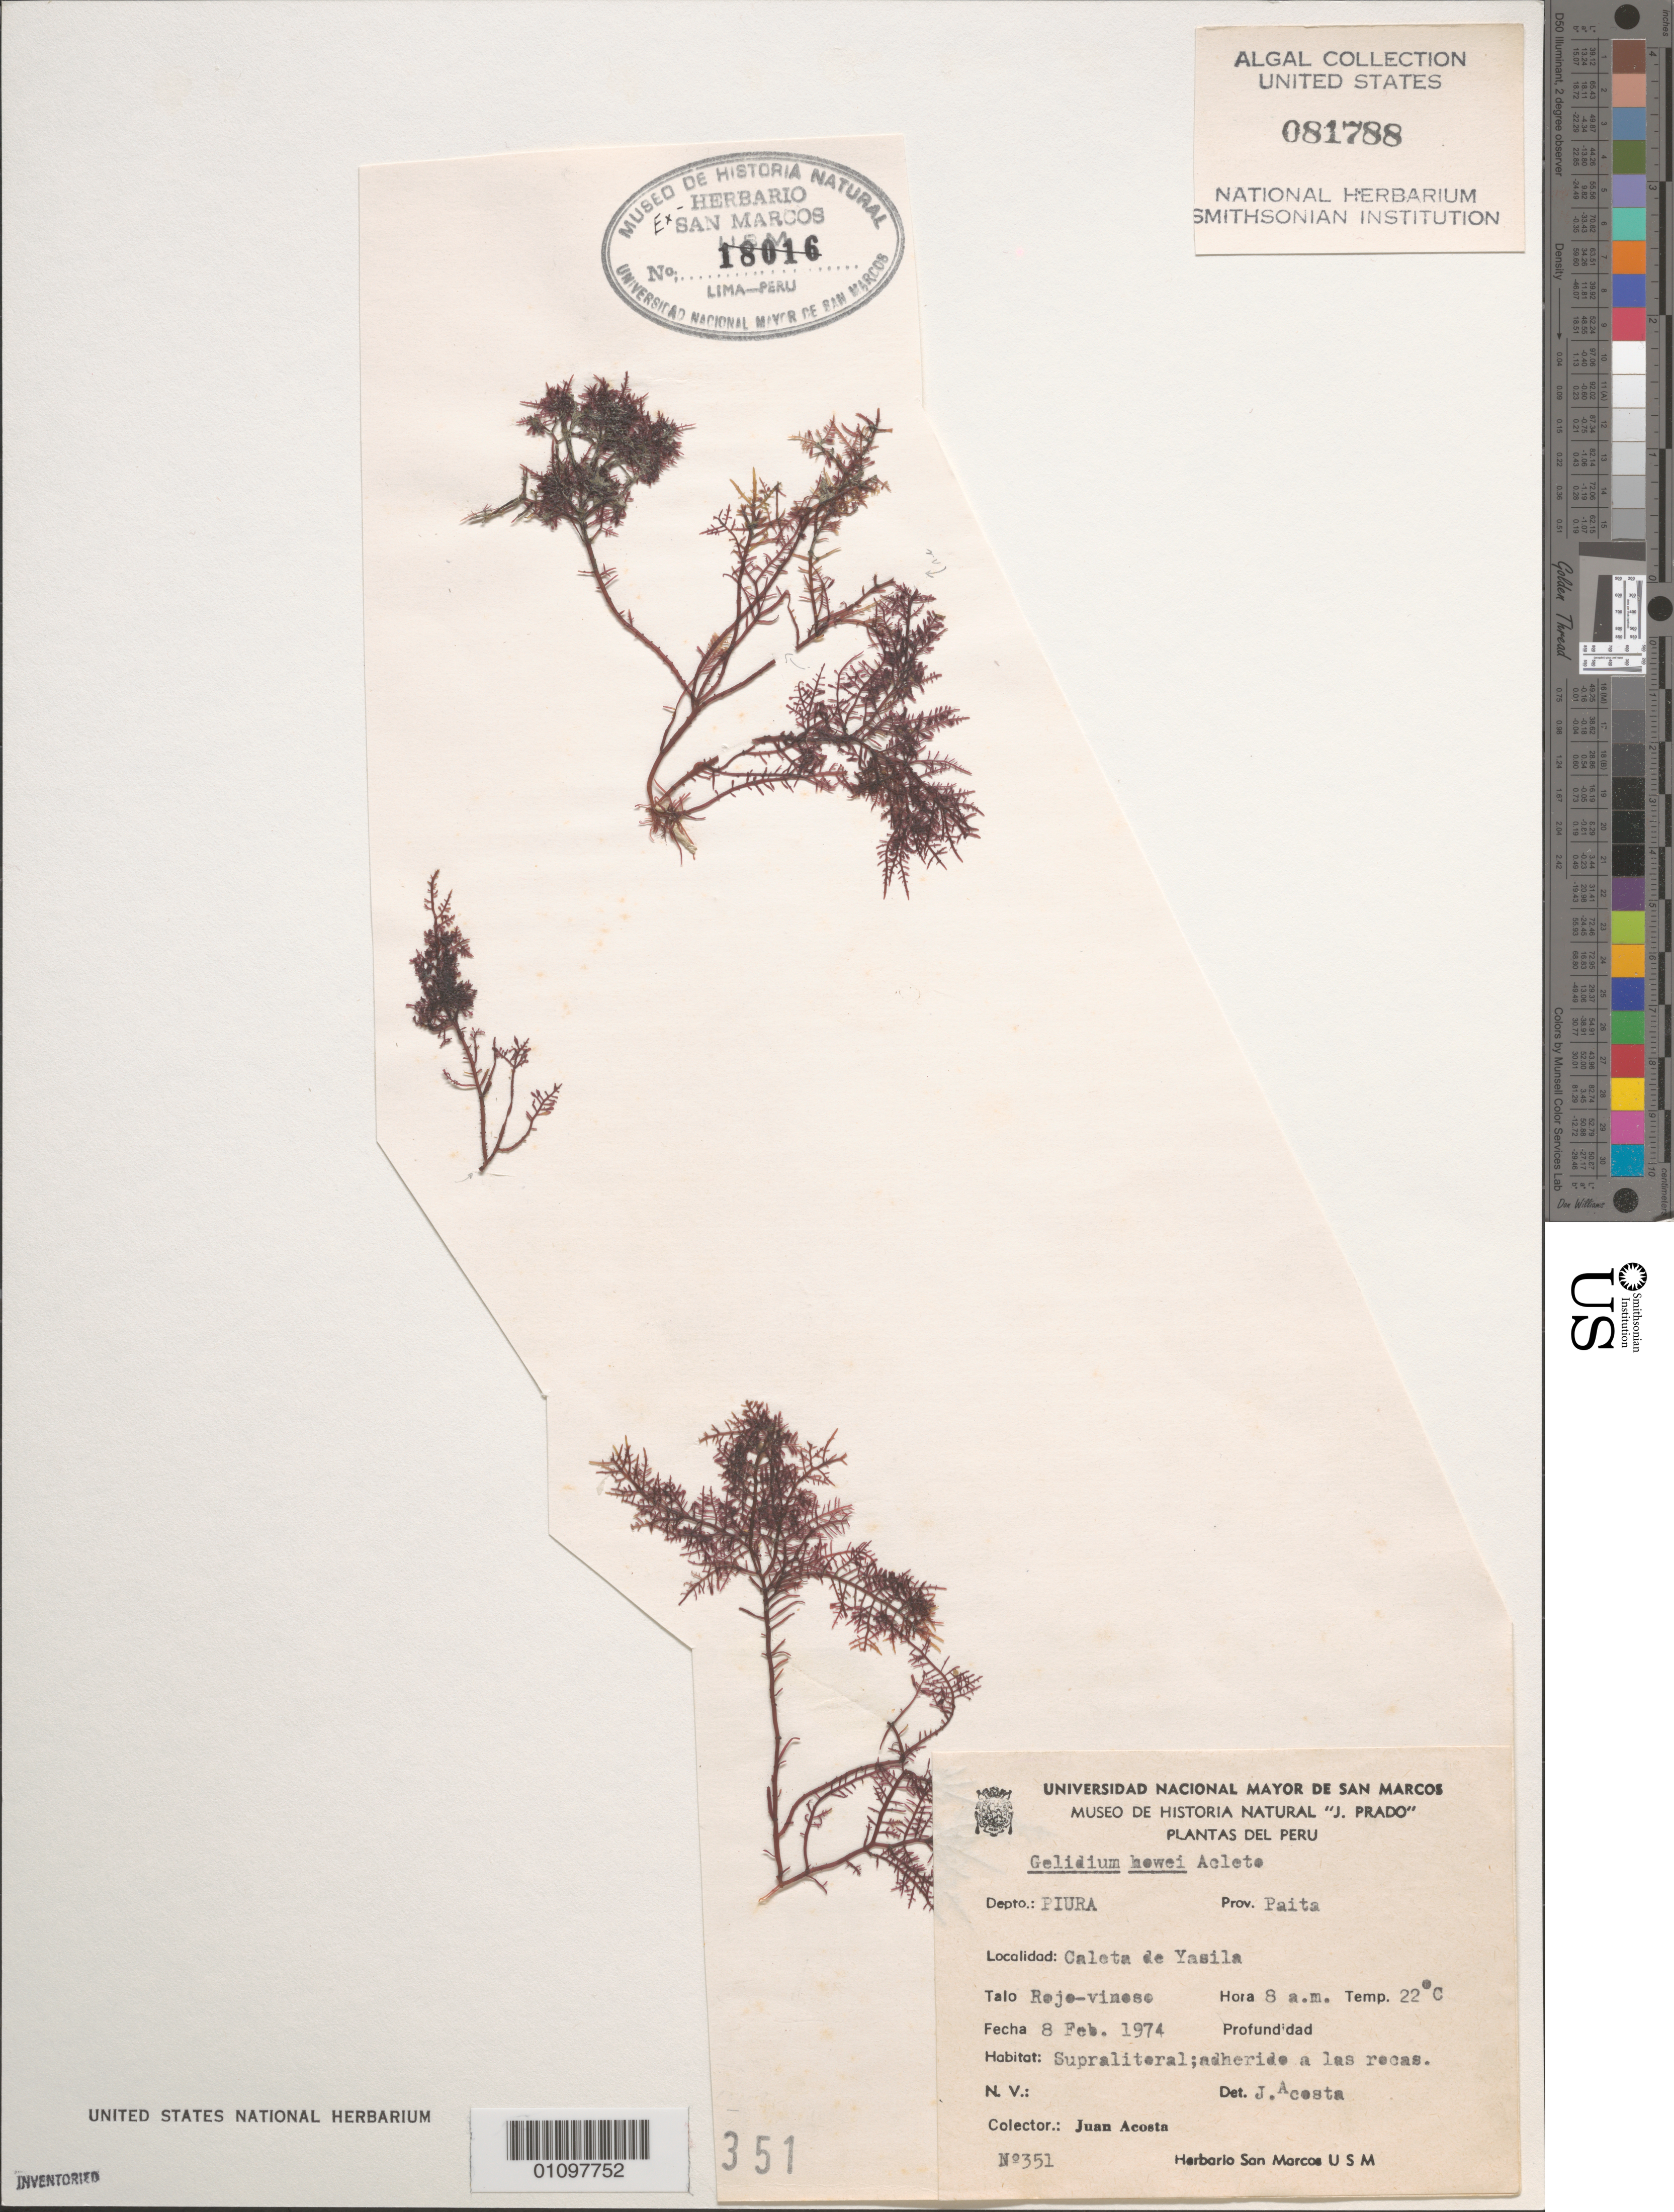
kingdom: Plantae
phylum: Rhodophyta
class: Florideophyceae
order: Gelidiales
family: Gelidiaceae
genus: Gelidium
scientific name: Gelidium howei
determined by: Acosta, J.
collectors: J. Acosta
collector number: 351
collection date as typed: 08 Feb 1974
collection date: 1974-02-08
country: Peru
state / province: Piura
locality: Caleta de Yasila, Paita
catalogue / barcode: US 81788